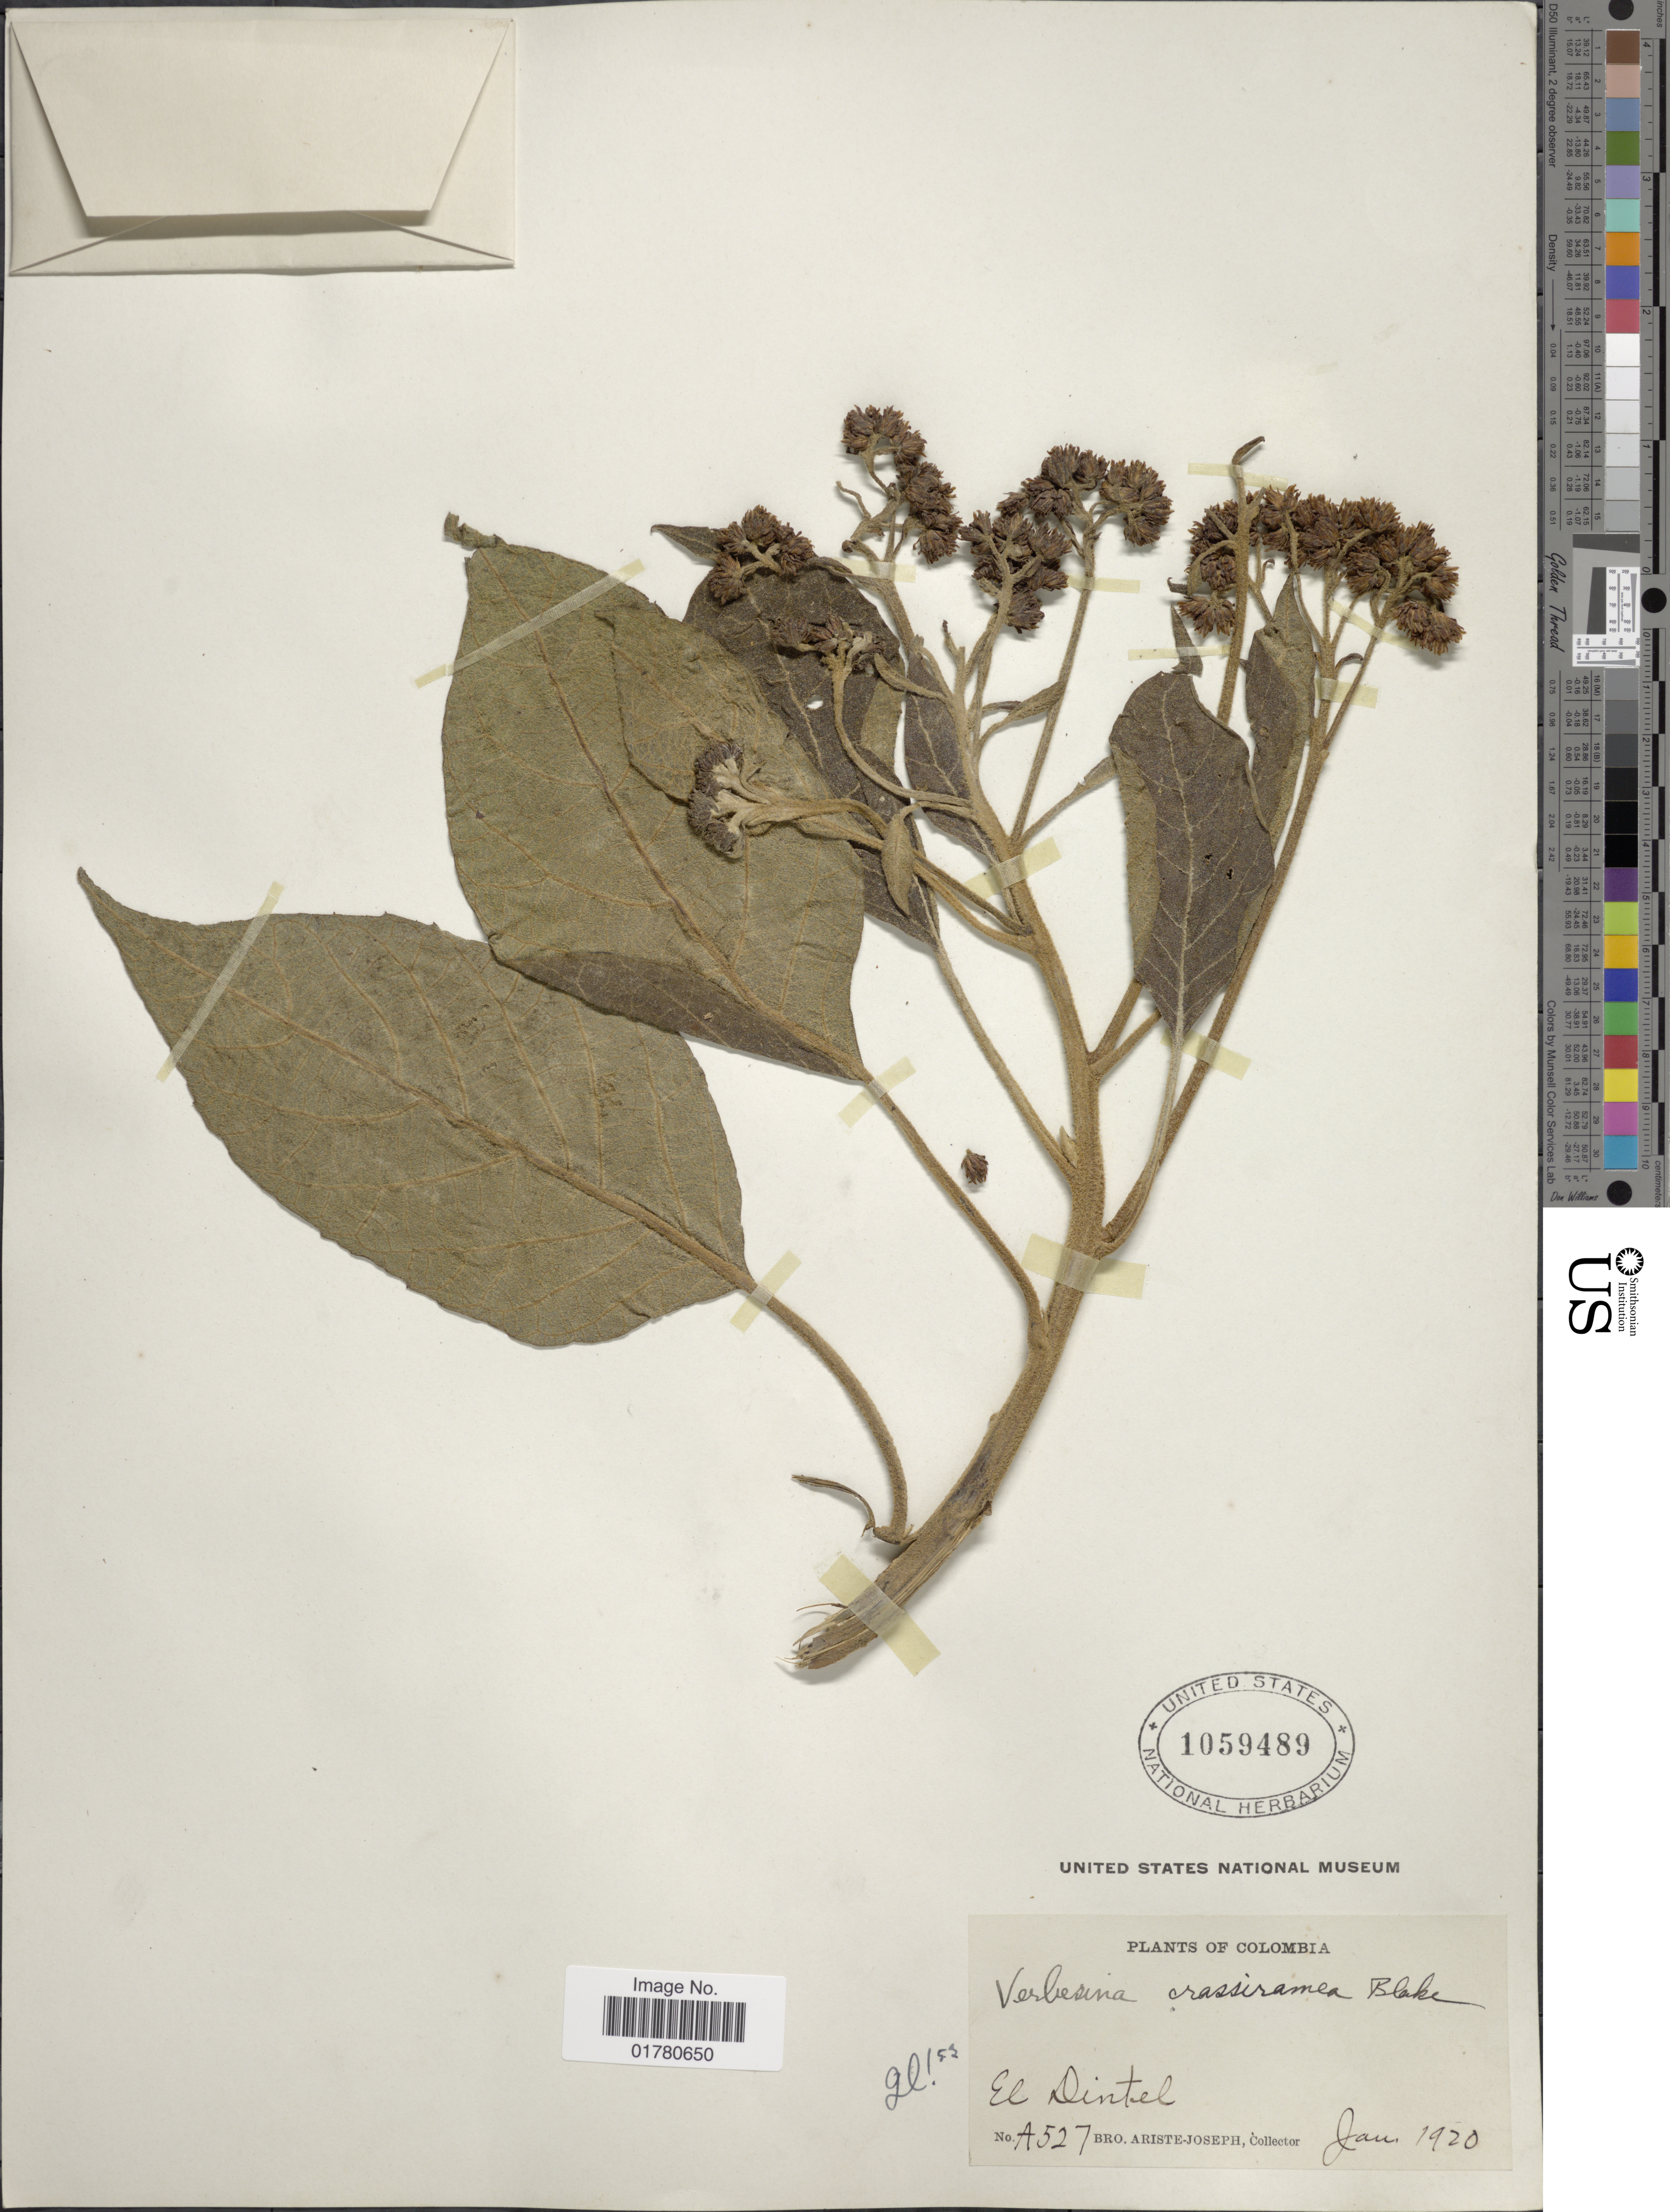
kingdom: Plantae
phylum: Tracheophyta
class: Magnoliopsida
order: Asterales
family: Asteraceae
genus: Verbesina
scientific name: Verbesina crassiramea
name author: S.F. Blake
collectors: Bro. Ariste-Joseph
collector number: A527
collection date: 1920-01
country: Colombia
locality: El Dintel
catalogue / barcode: US 1059489